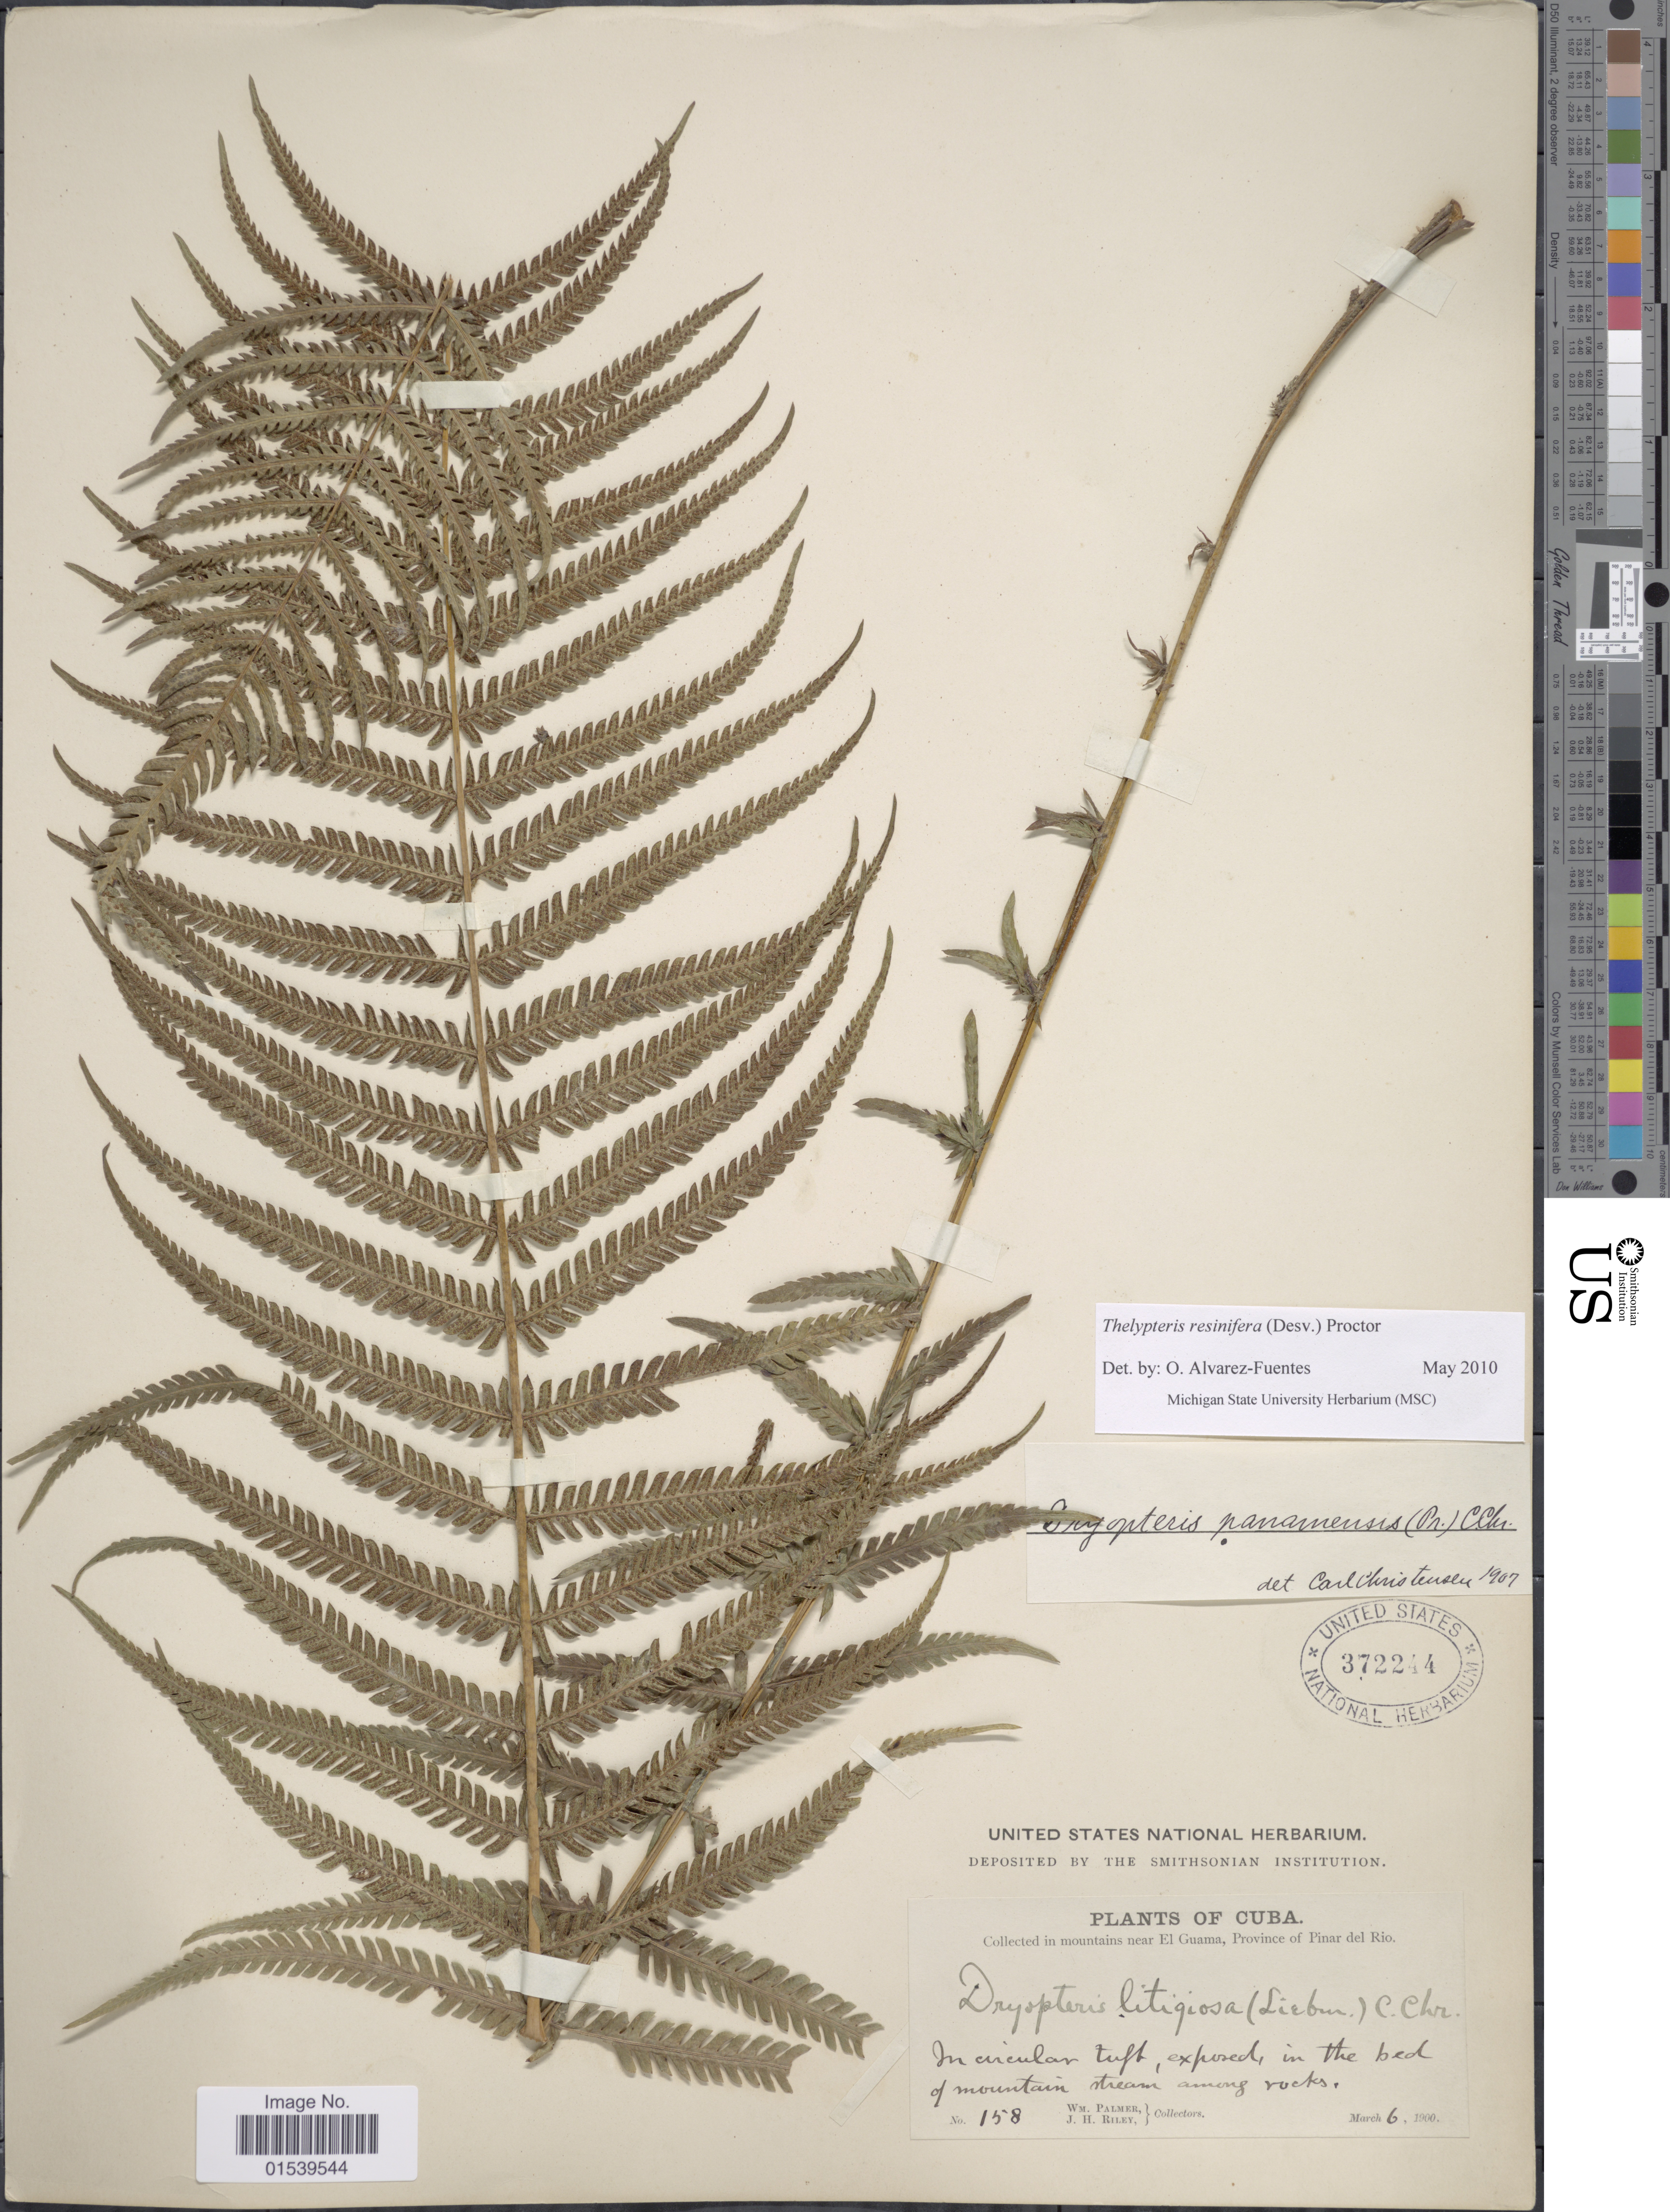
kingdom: Plantae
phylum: Tracheophyta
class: Polypodiopsida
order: Polypodiales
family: Thelypteridaceae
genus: Amauropelta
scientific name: Amauropelta resinifera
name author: (Desv.) Pic. Serm.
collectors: W. Palmer & J. H. Riley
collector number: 158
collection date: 1900-03-06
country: Cuba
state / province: Pinar del Río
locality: Mountains near El Guama, Province of Pinar del Rio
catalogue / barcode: US 372244